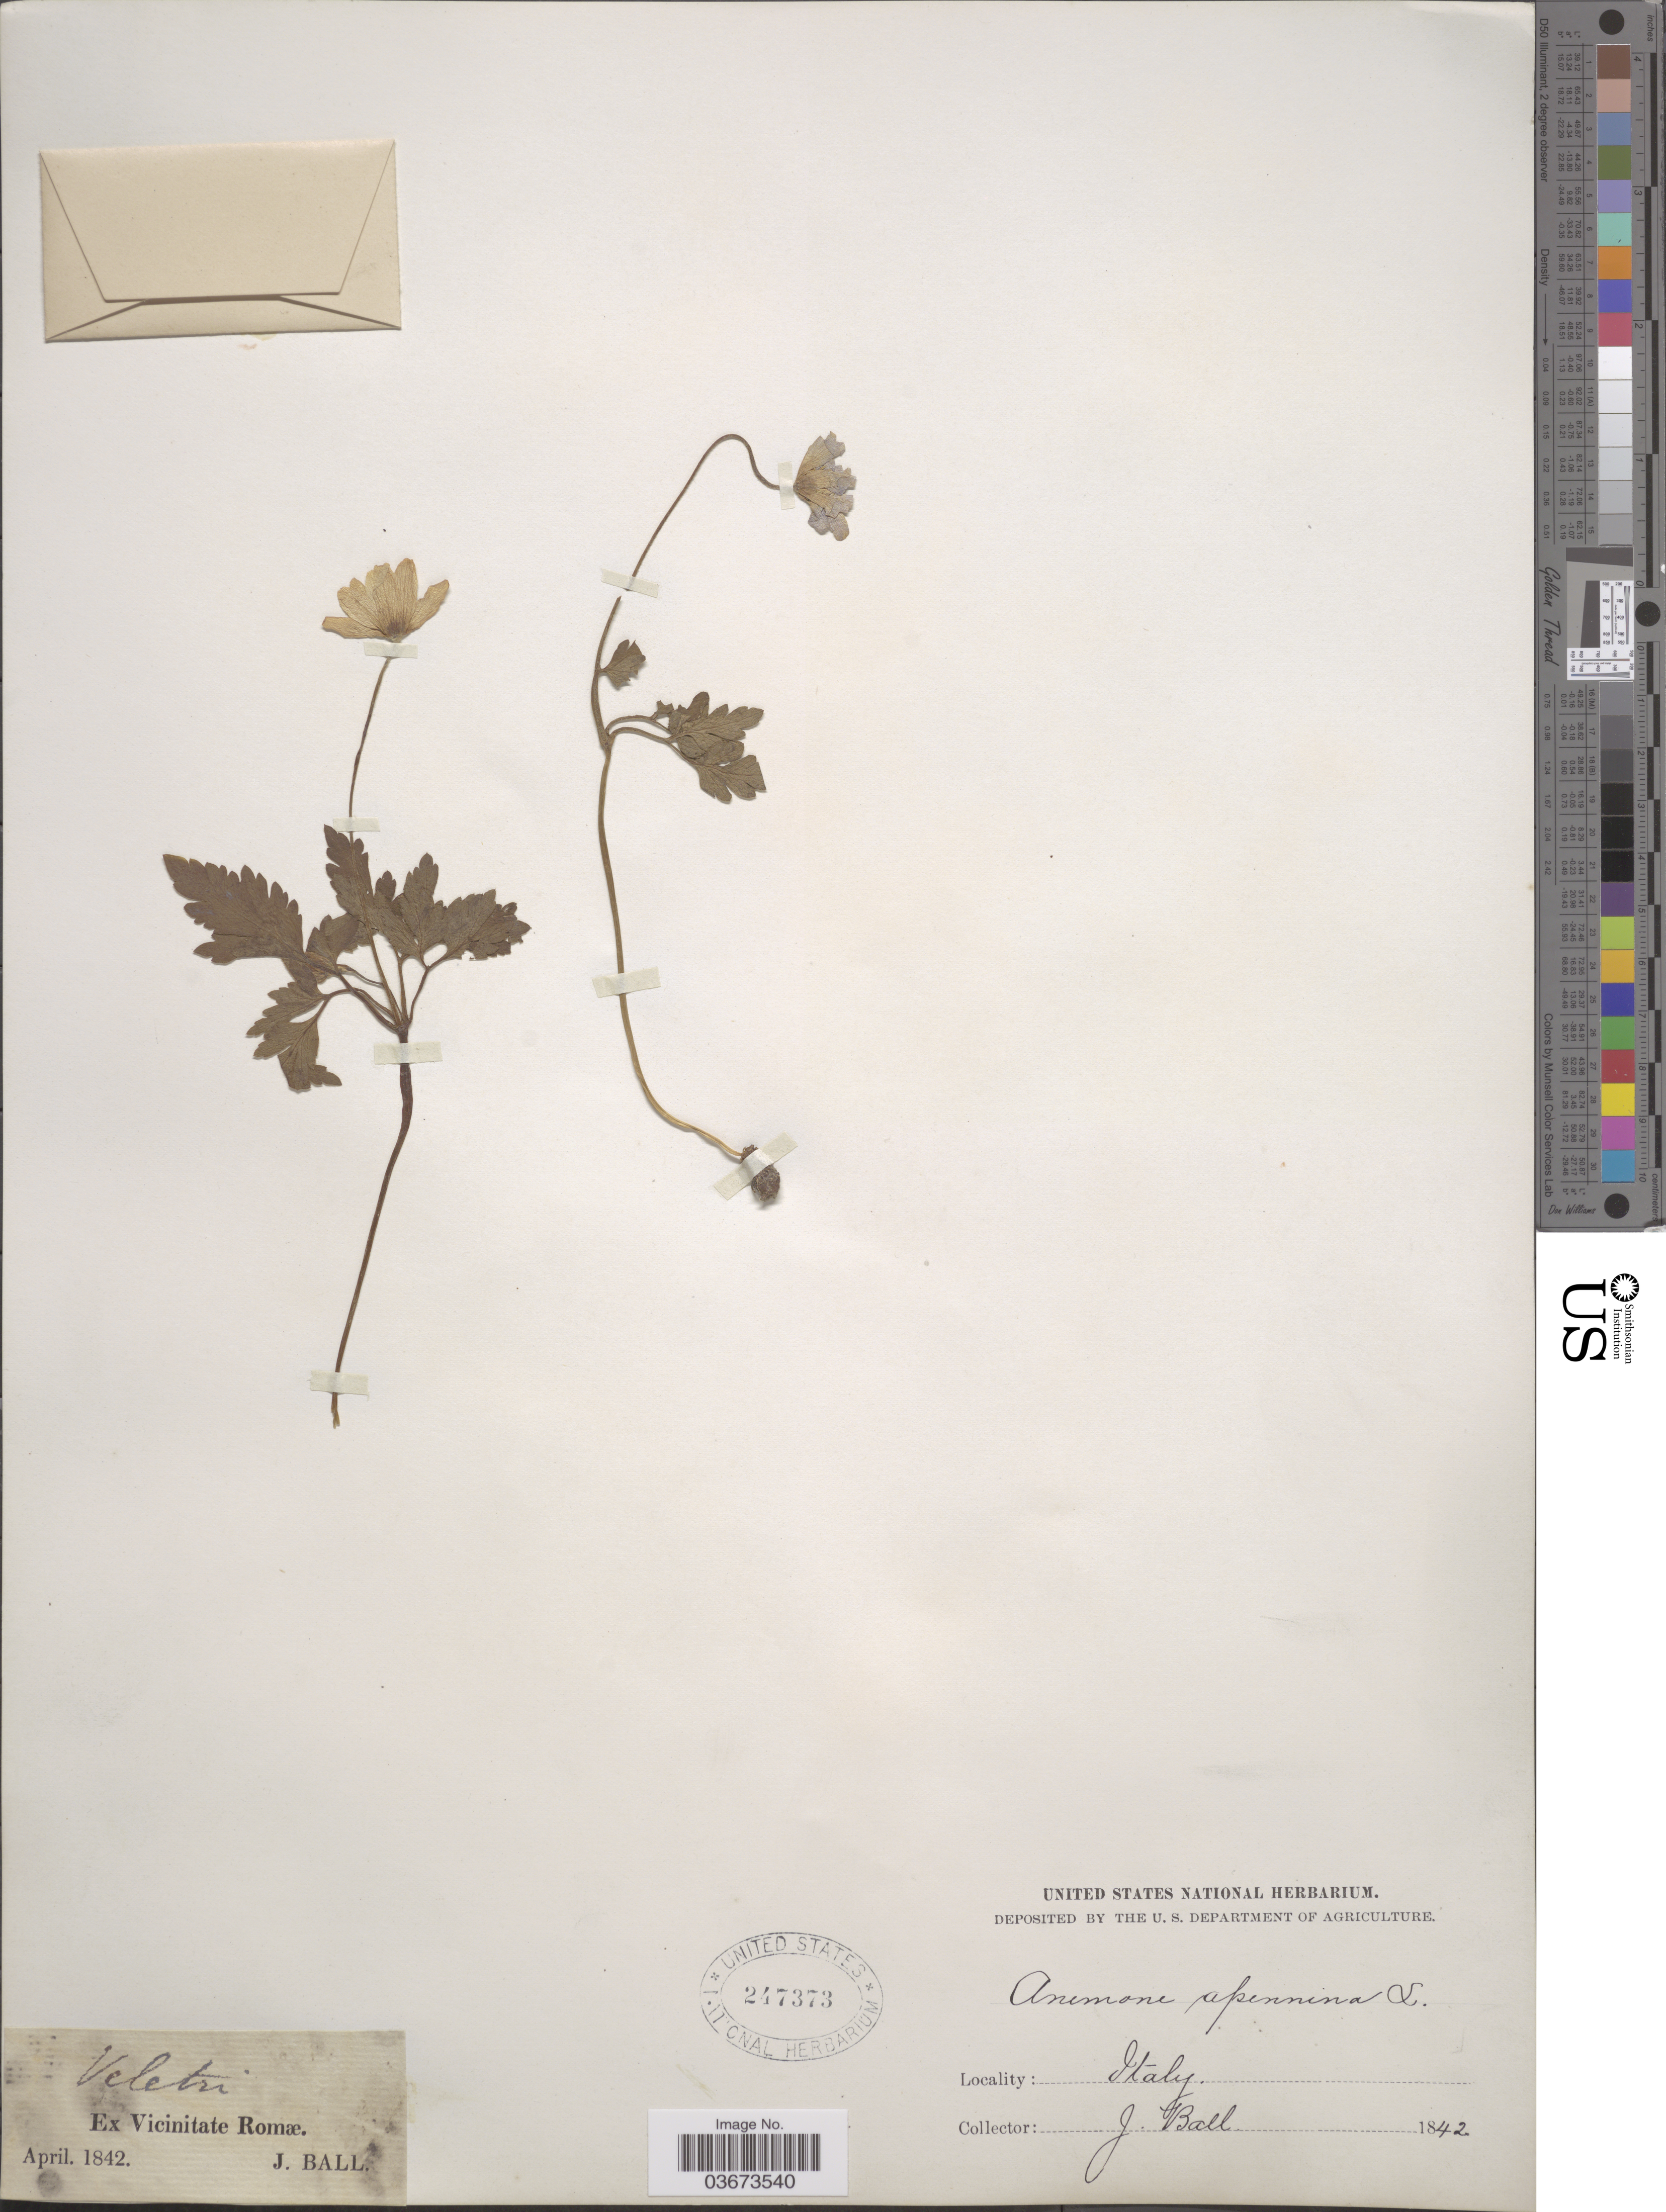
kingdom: Plantae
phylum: Tracheophyta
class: Magnoliopsida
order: Ranunculales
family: Ranunculaceae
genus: Anemone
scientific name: Anemone apennina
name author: L.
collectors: J. Ball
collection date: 1842-04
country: Italy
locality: Veletri [unsure placement] Ex Vicinitate Romæ.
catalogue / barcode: US 247373